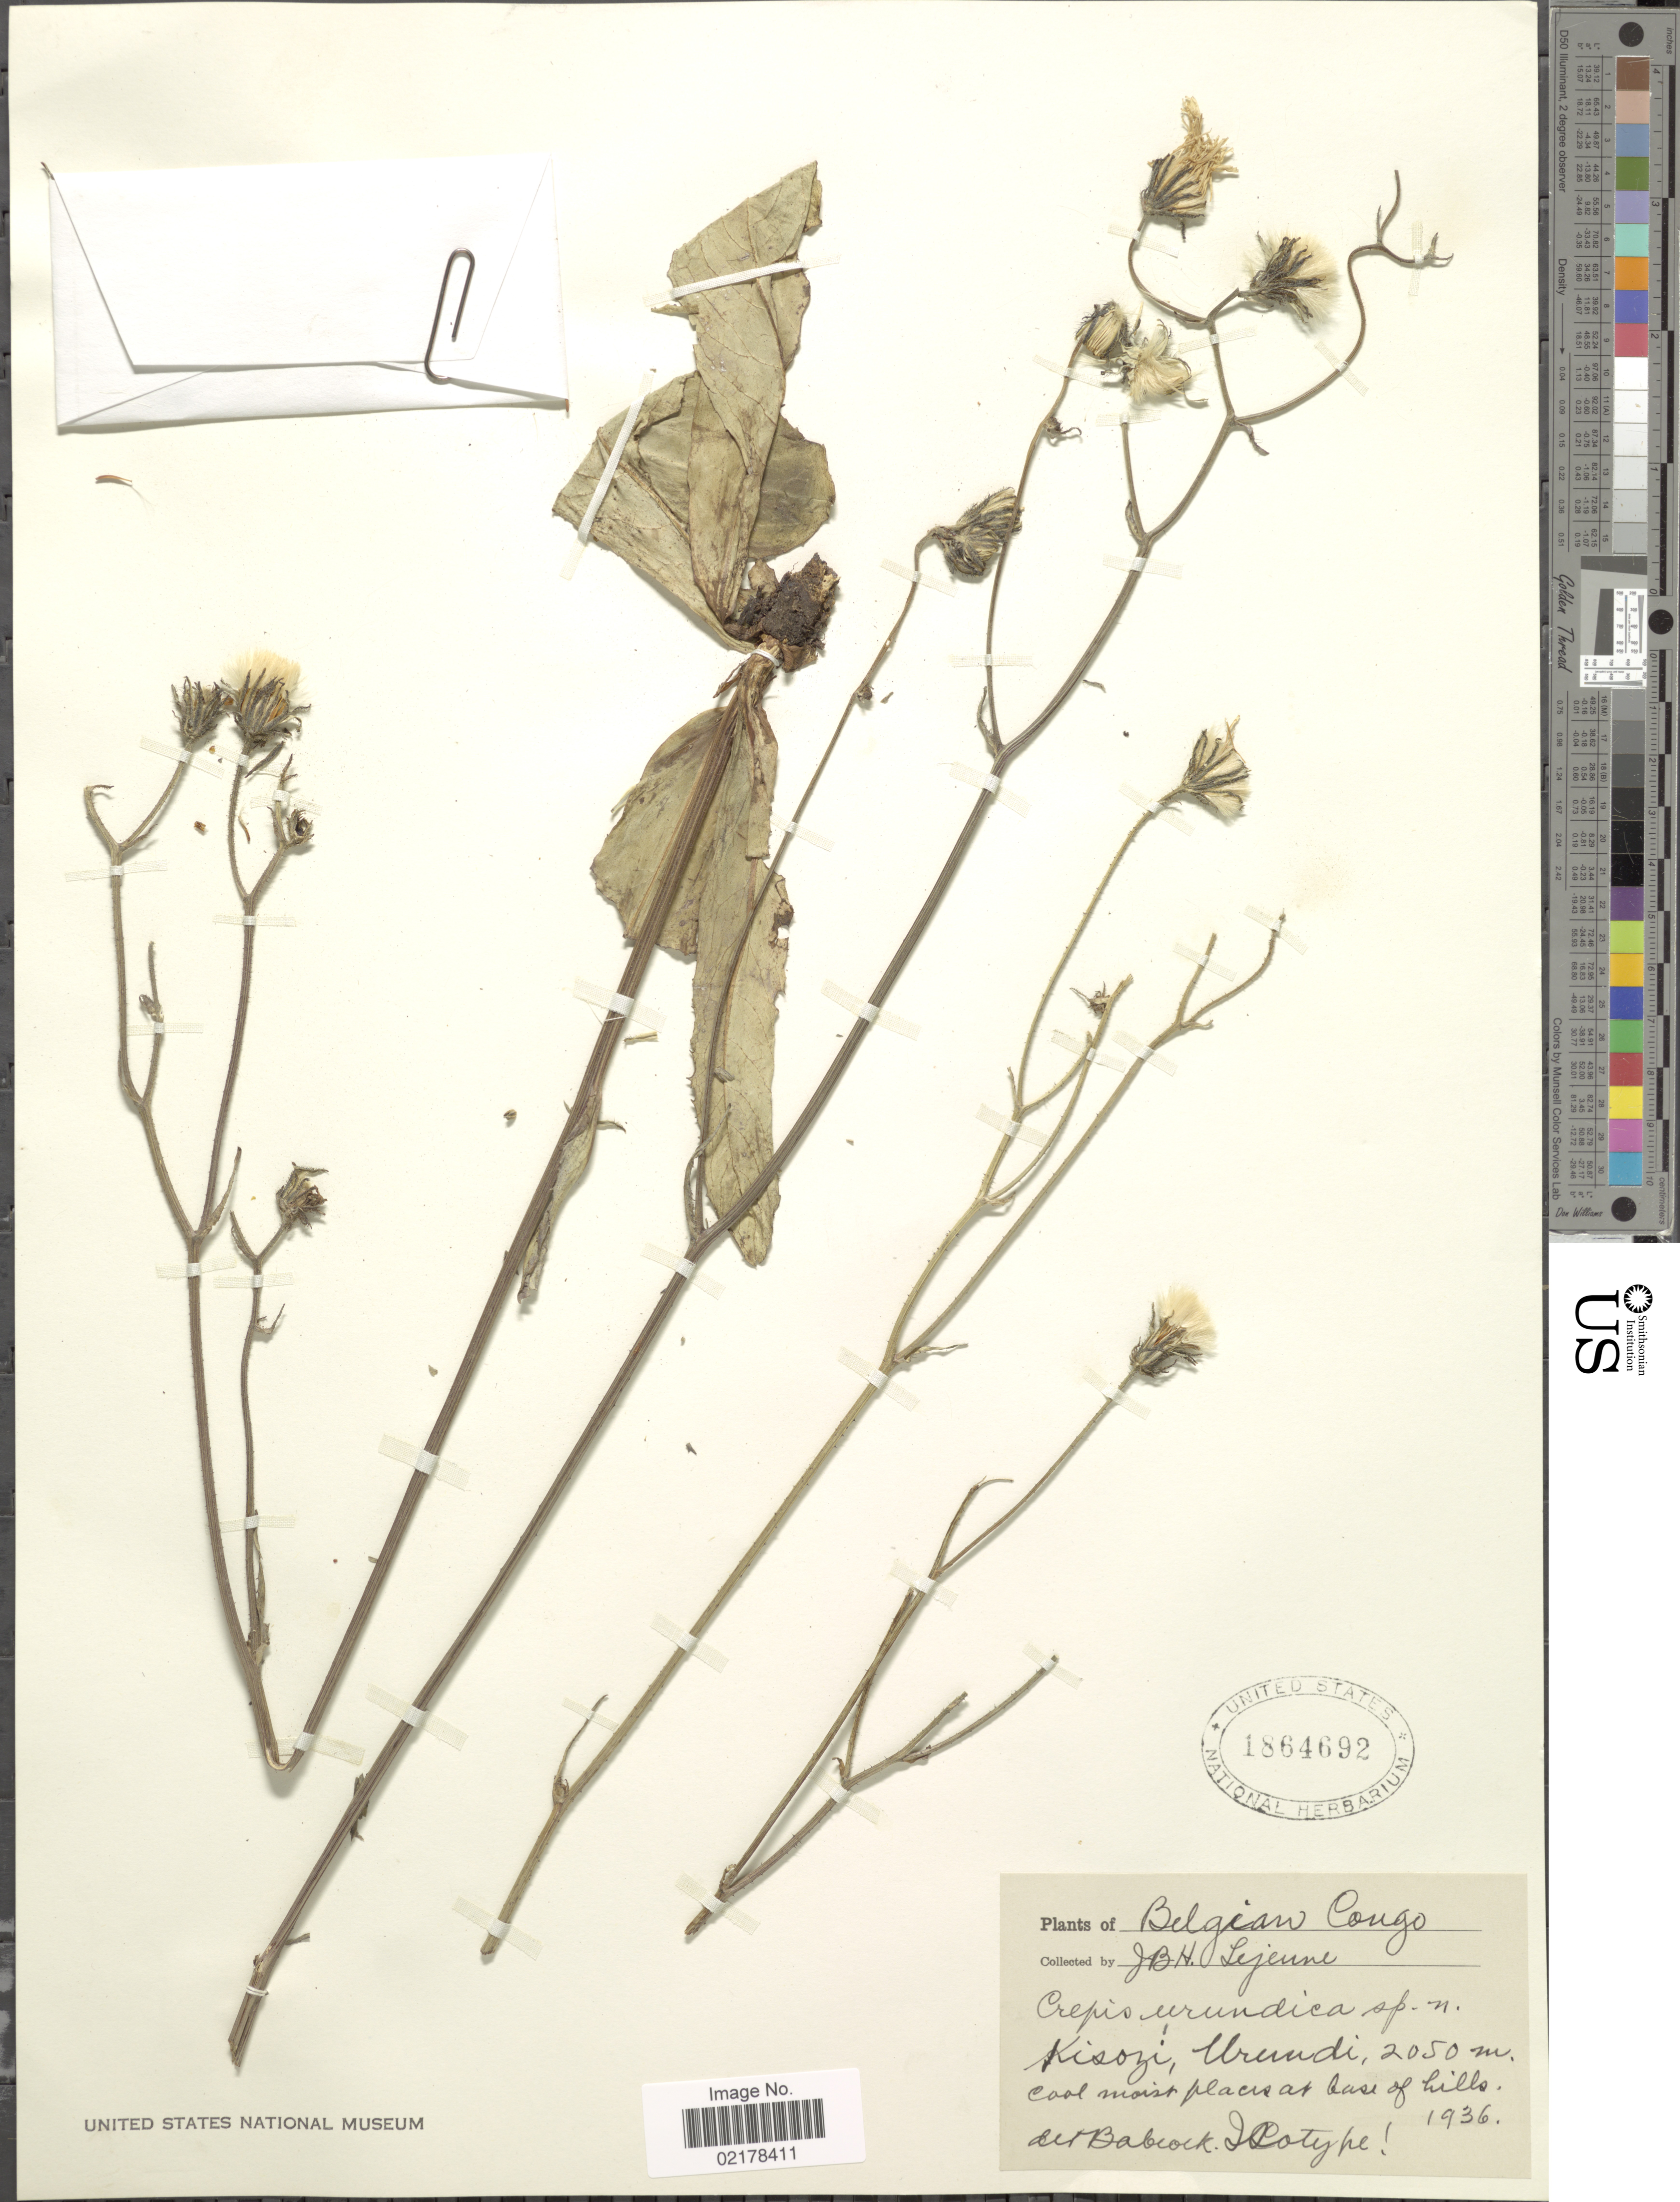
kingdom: Plantae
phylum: Tracheophyta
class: Magnoliopsida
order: Asterales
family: Asteraceae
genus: Crepis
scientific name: Crepis urundica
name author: Babc.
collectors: J. Lejeune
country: Congo, Democratic Republic of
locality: Belgian Congo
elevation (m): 2050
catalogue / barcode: US 186492